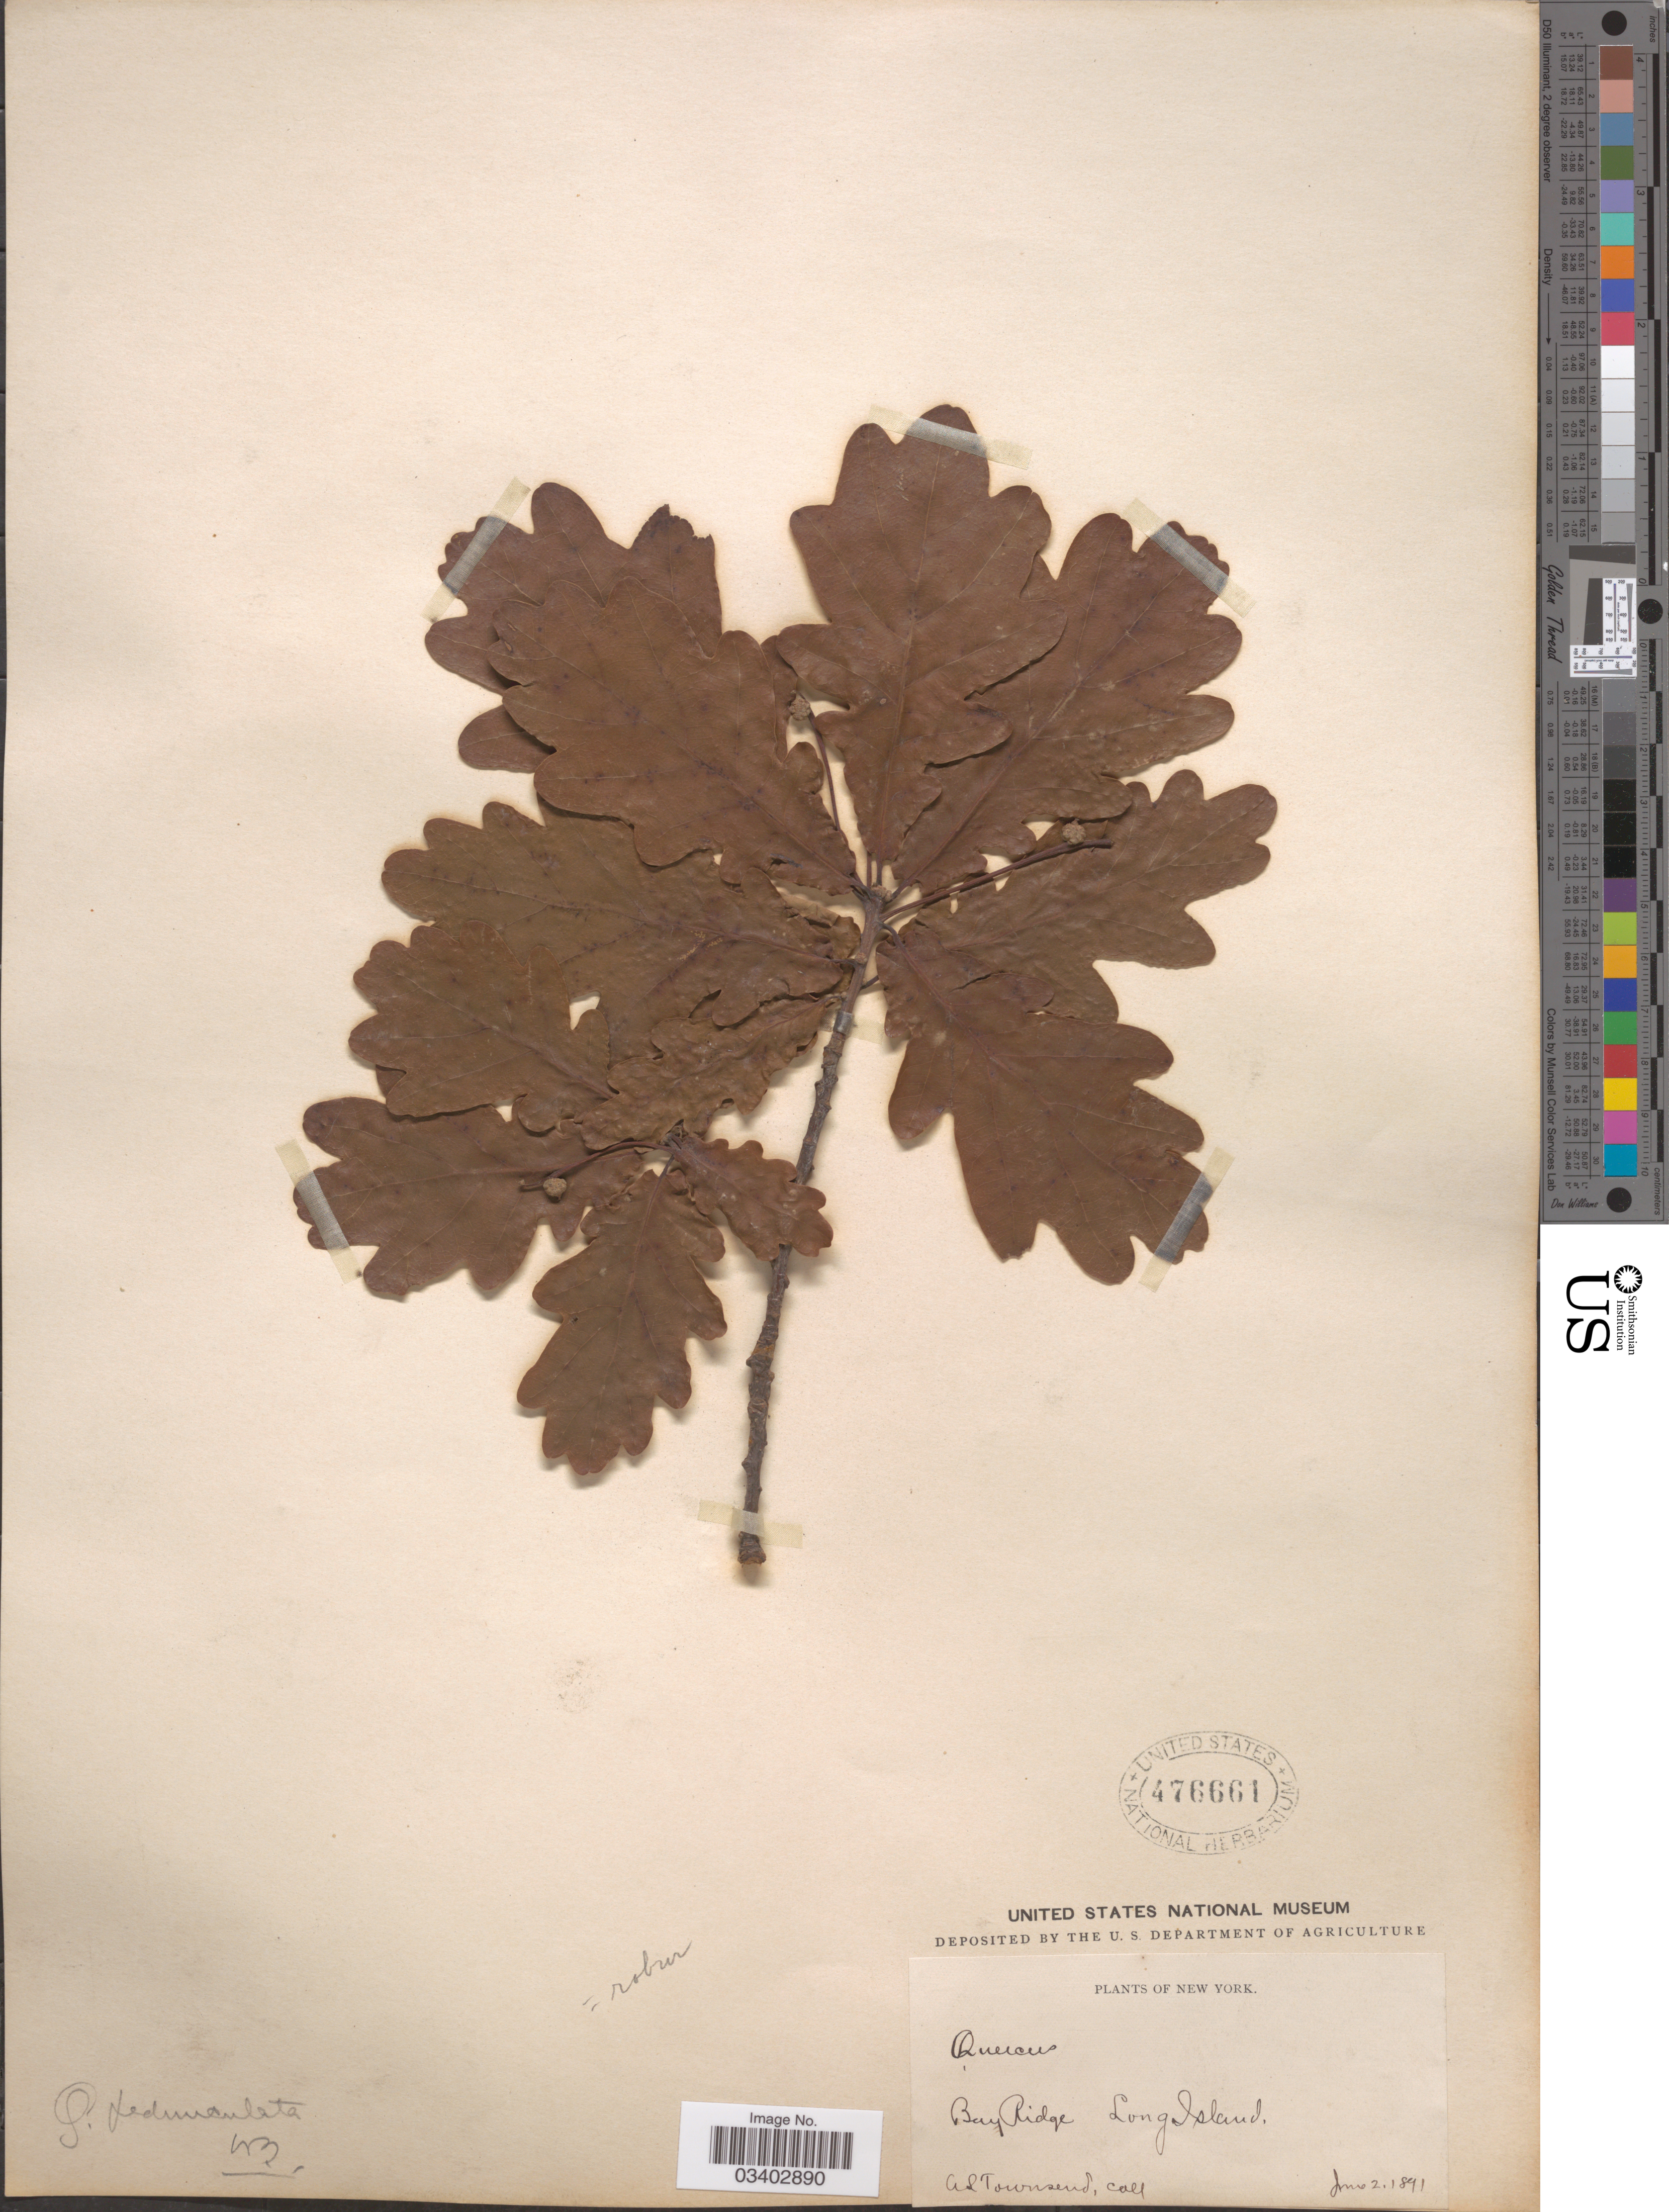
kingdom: Plantae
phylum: Tracheophyta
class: Magnoliopsida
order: Fagales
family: Fagaceae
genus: Quercus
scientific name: Quercus robur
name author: L.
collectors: A. Townsend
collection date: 1891-06-02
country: United States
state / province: New York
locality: Bay Ridge, Long Island.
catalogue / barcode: US 476661